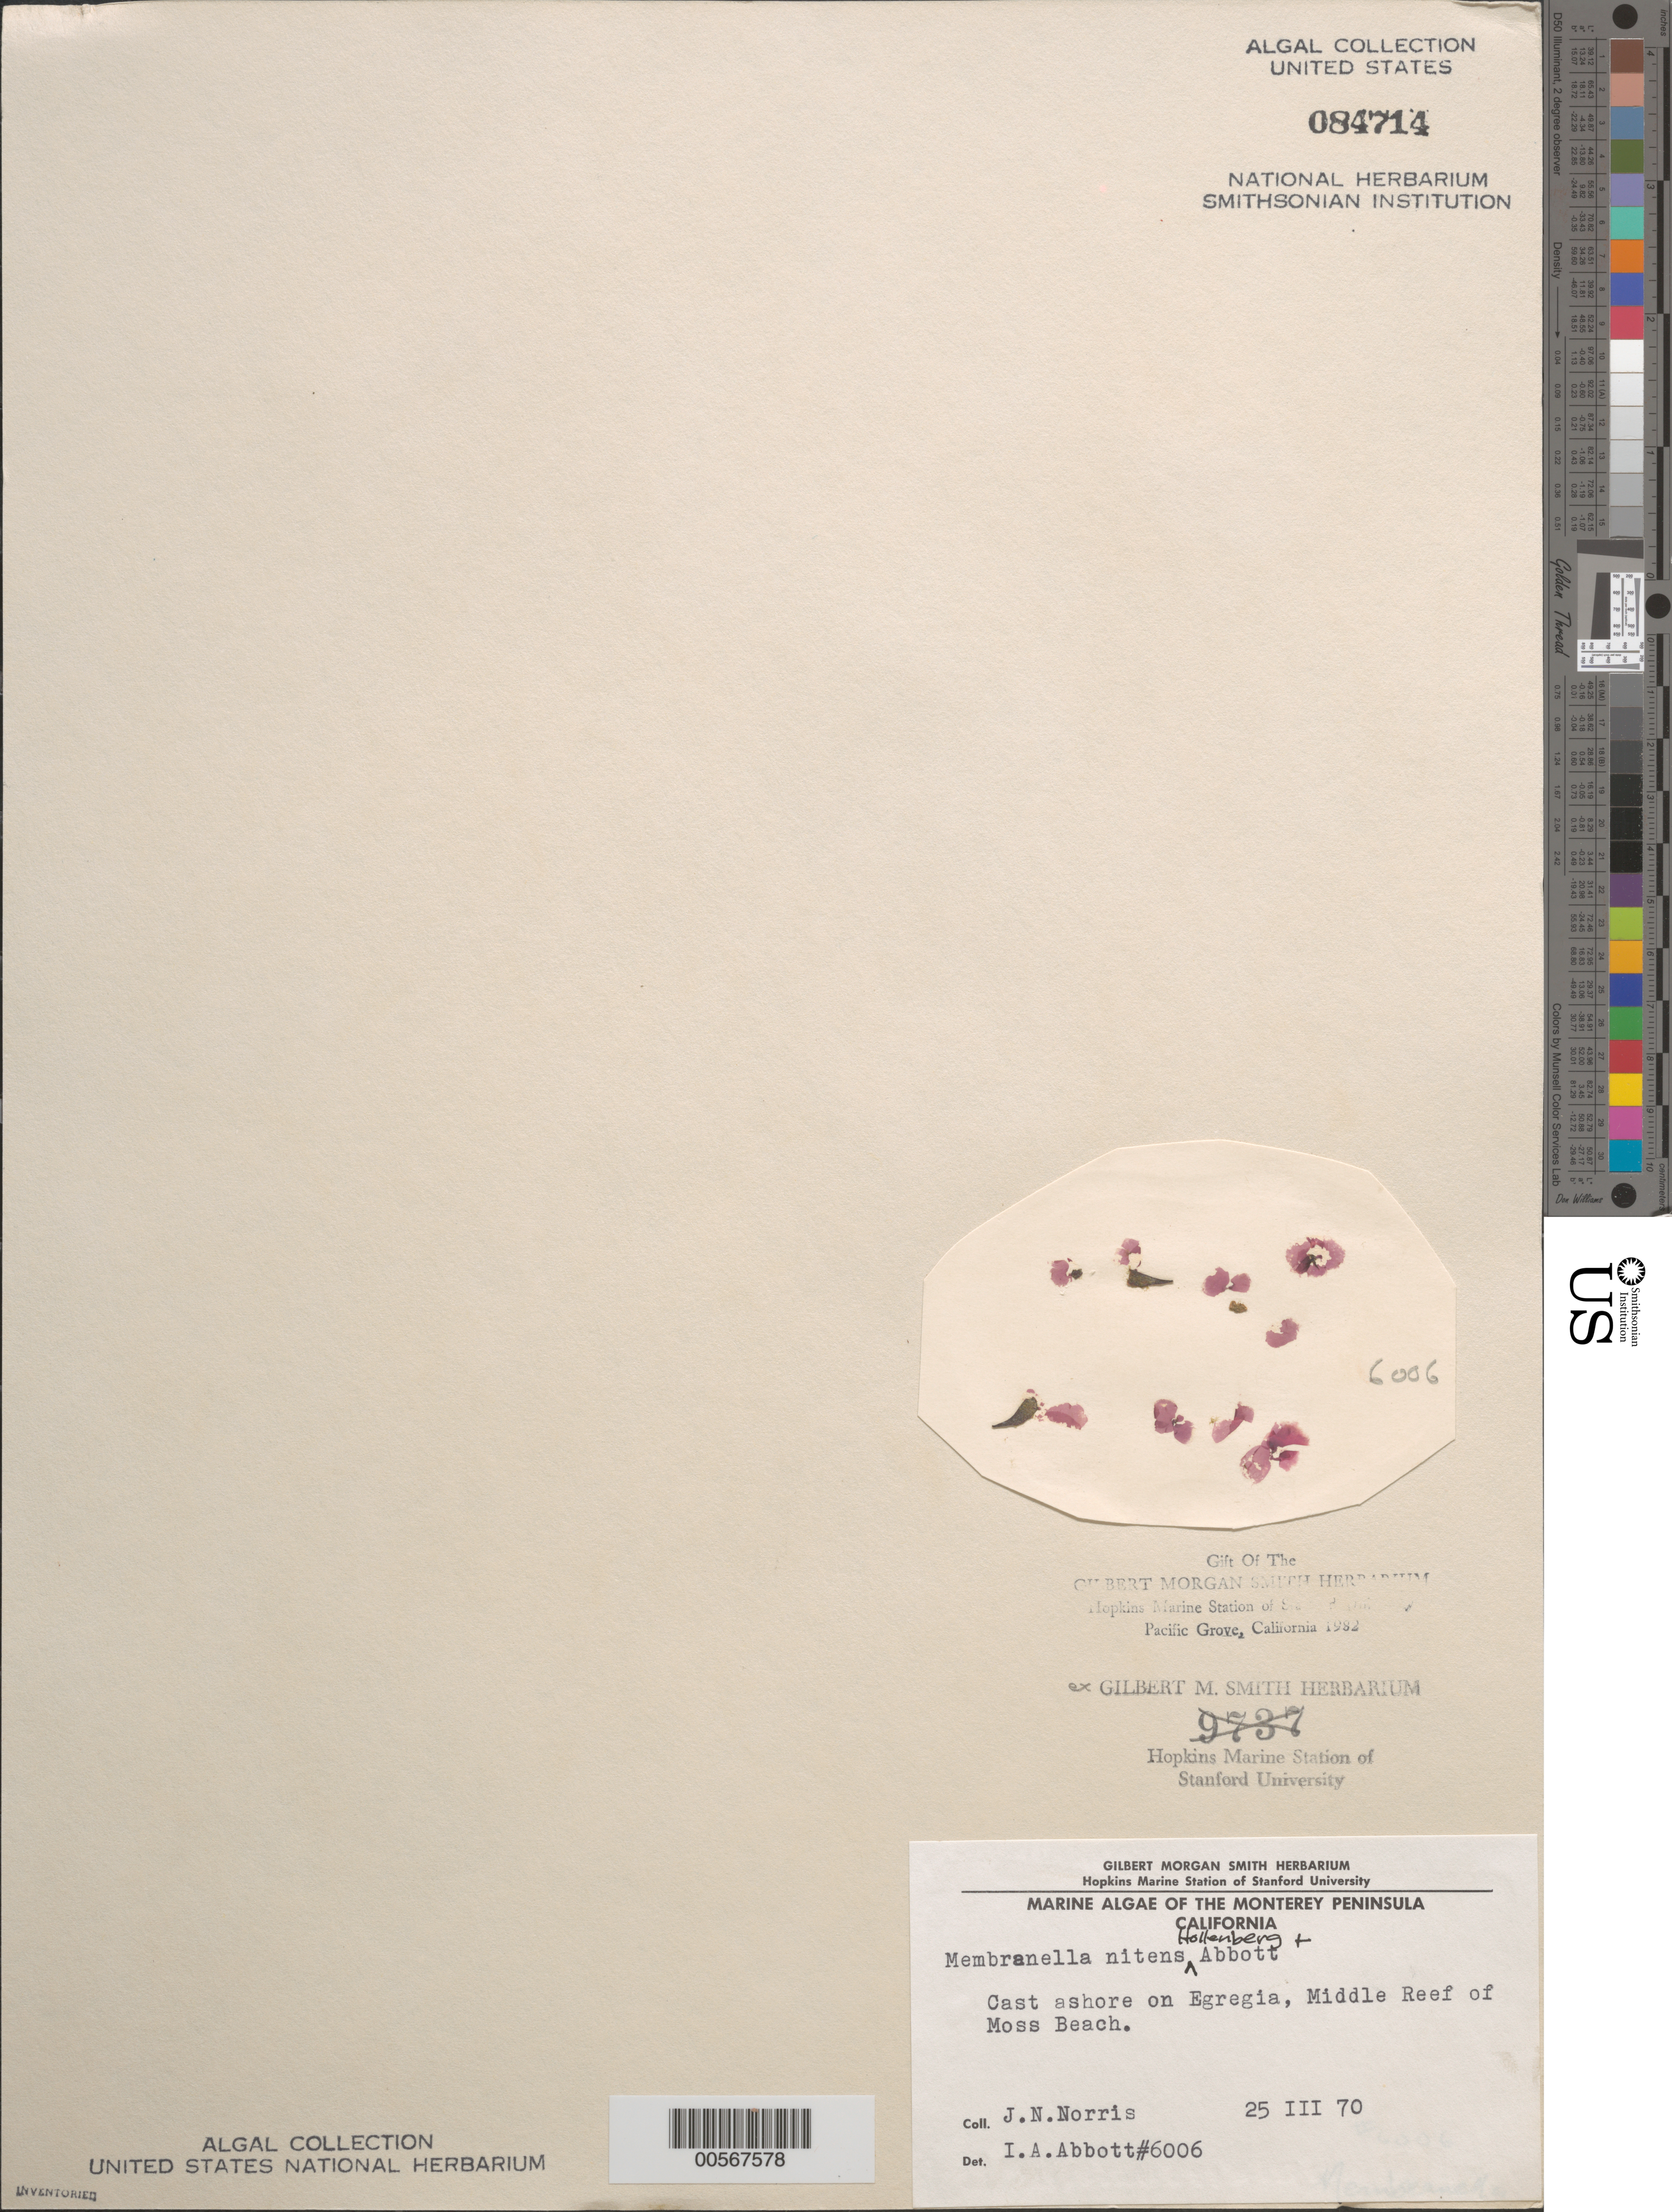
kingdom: Plantae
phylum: Rhodophyta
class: Compsopogonophyceae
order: Erythropeltidales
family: Erythrotrichiaceae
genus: Smithora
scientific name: Smithora naiadum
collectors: J. N. Norris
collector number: IAA 6006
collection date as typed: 25 Mar 1970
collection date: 1970-03-25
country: United States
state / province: California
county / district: Monterey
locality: Middle Reef of Moss Beach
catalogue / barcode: US 84714